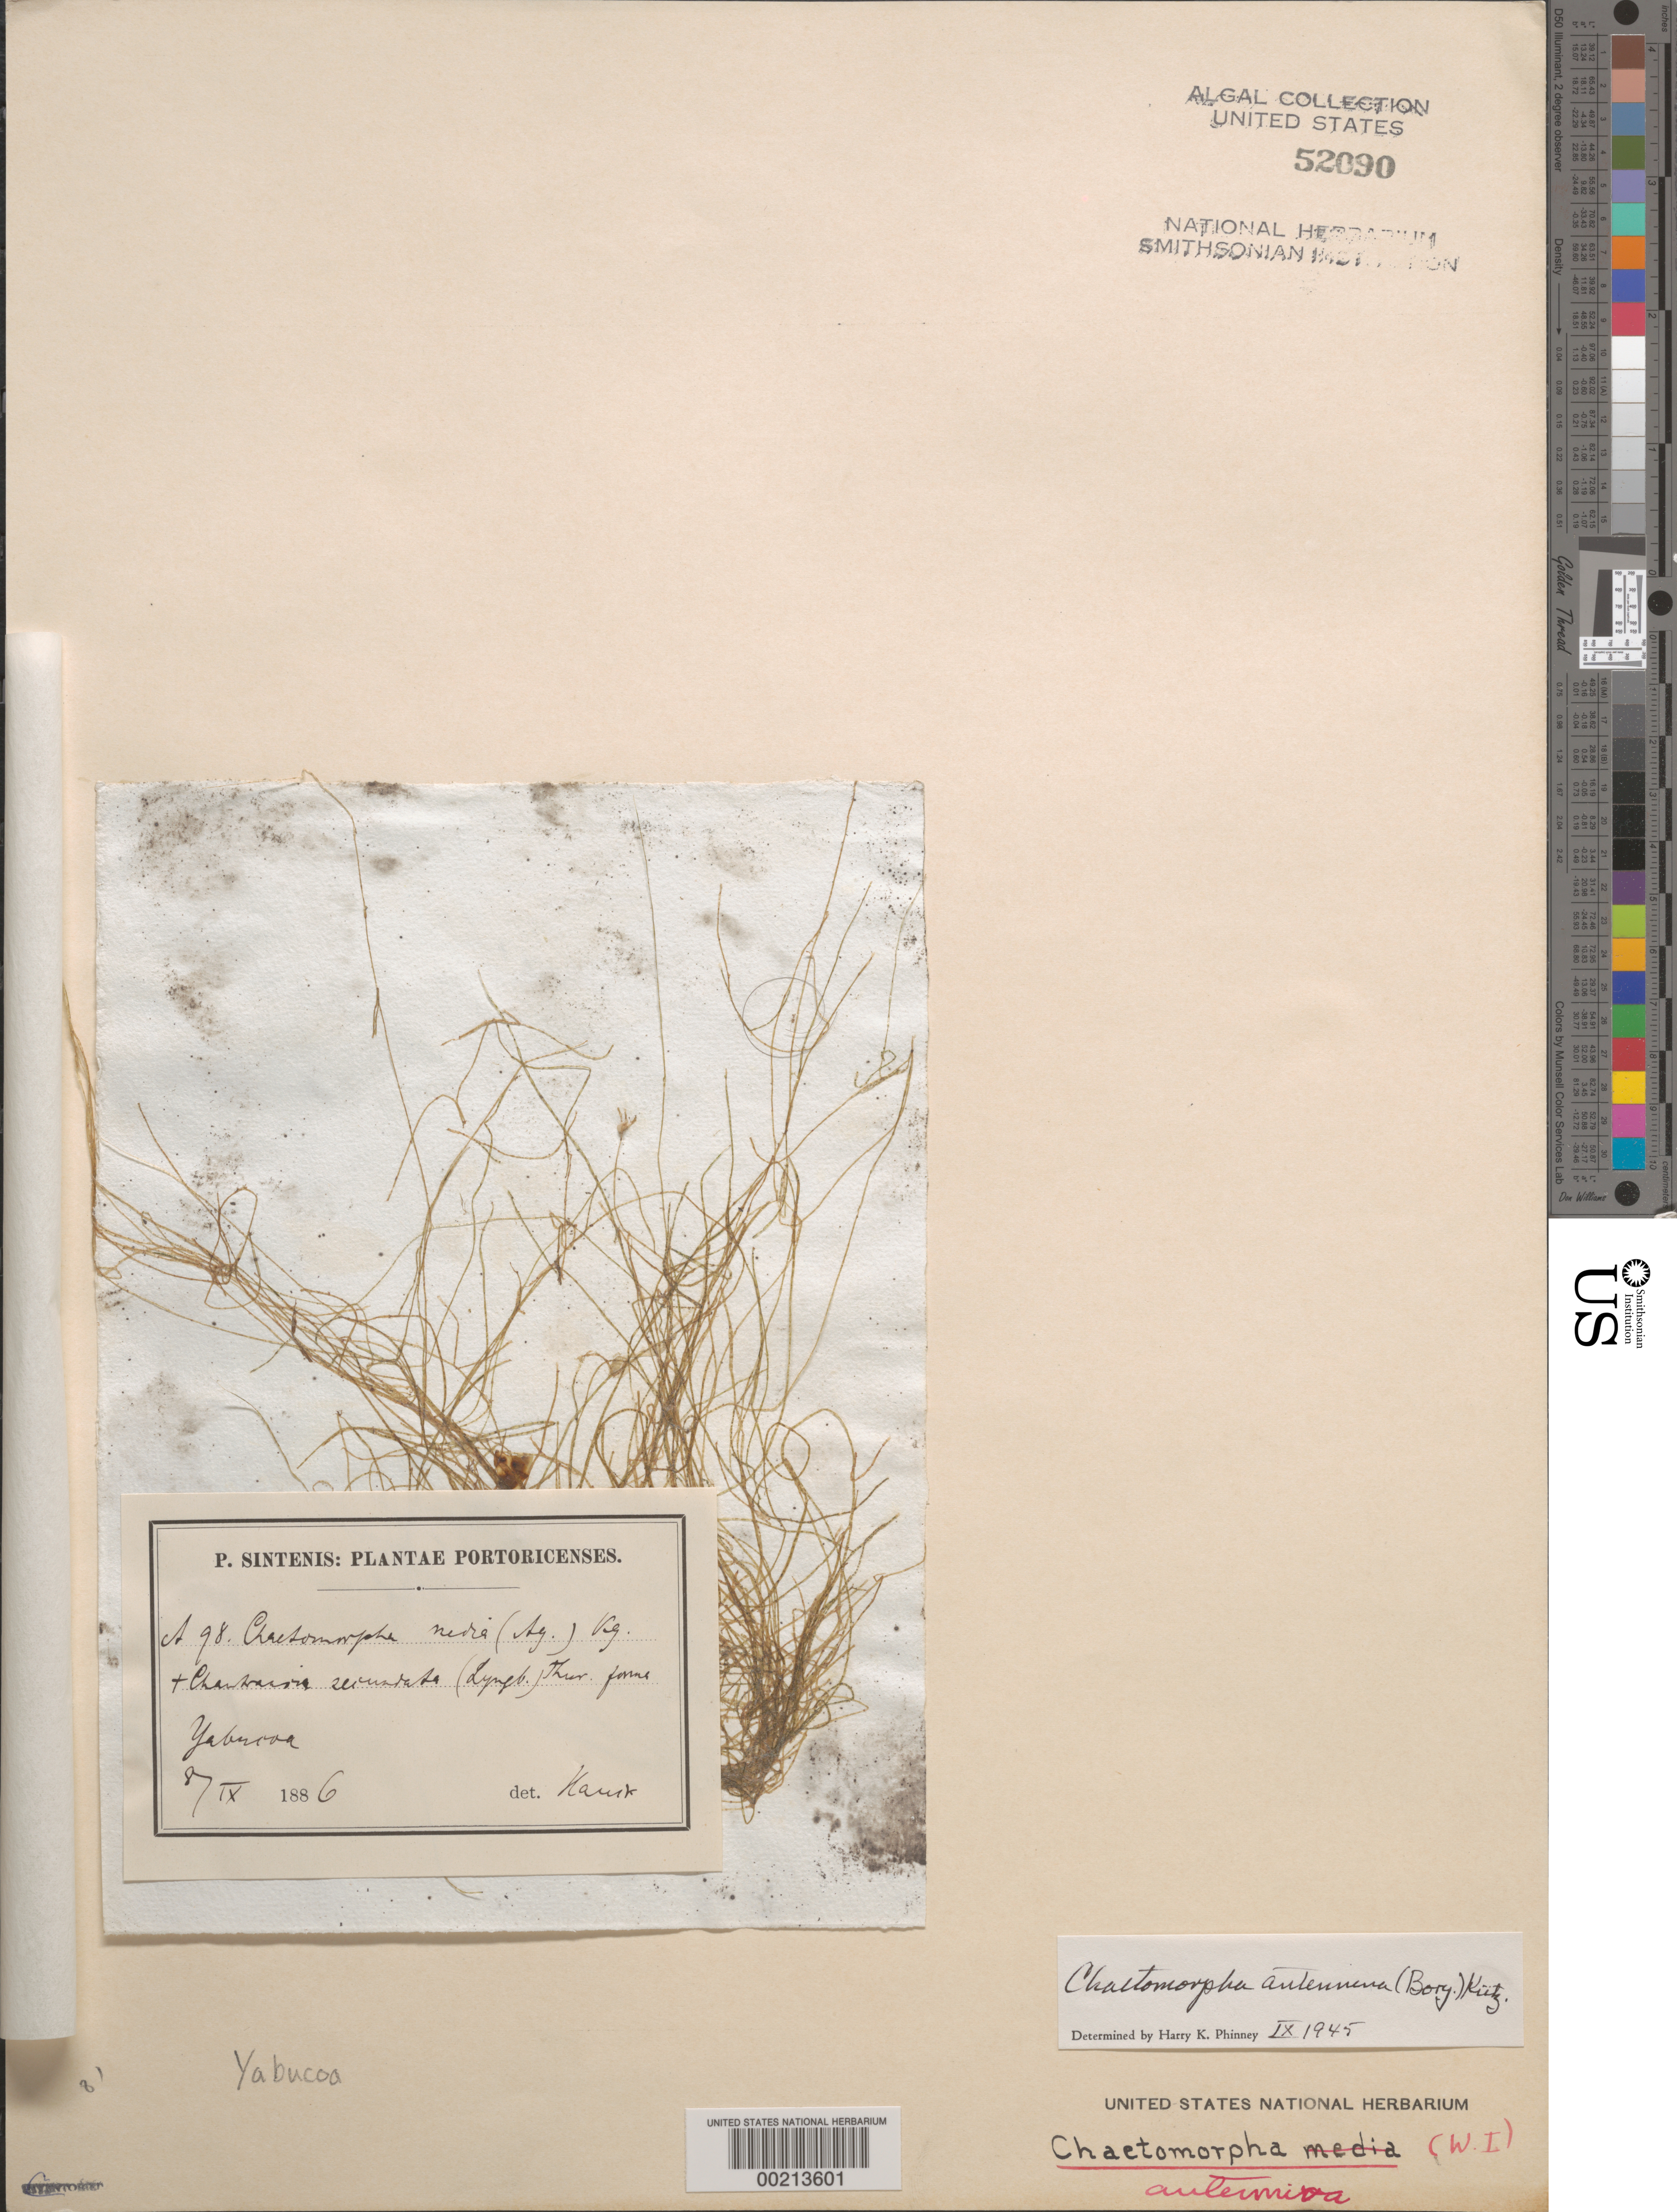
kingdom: Plantae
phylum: Chlorophyta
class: Ulvophyceae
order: Cladophorales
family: Cladophoraceae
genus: Chaetomorpha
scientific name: Chaetomorpha antennina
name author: (Bory) Kütz.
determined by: Phinney, H. K.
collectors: P. Sintenis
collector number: A98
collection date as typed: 08 Sep 1886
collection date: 1886-09-08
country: Puerto Rico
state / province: Yabucoa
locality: Yabucoa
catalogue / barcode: US 52090